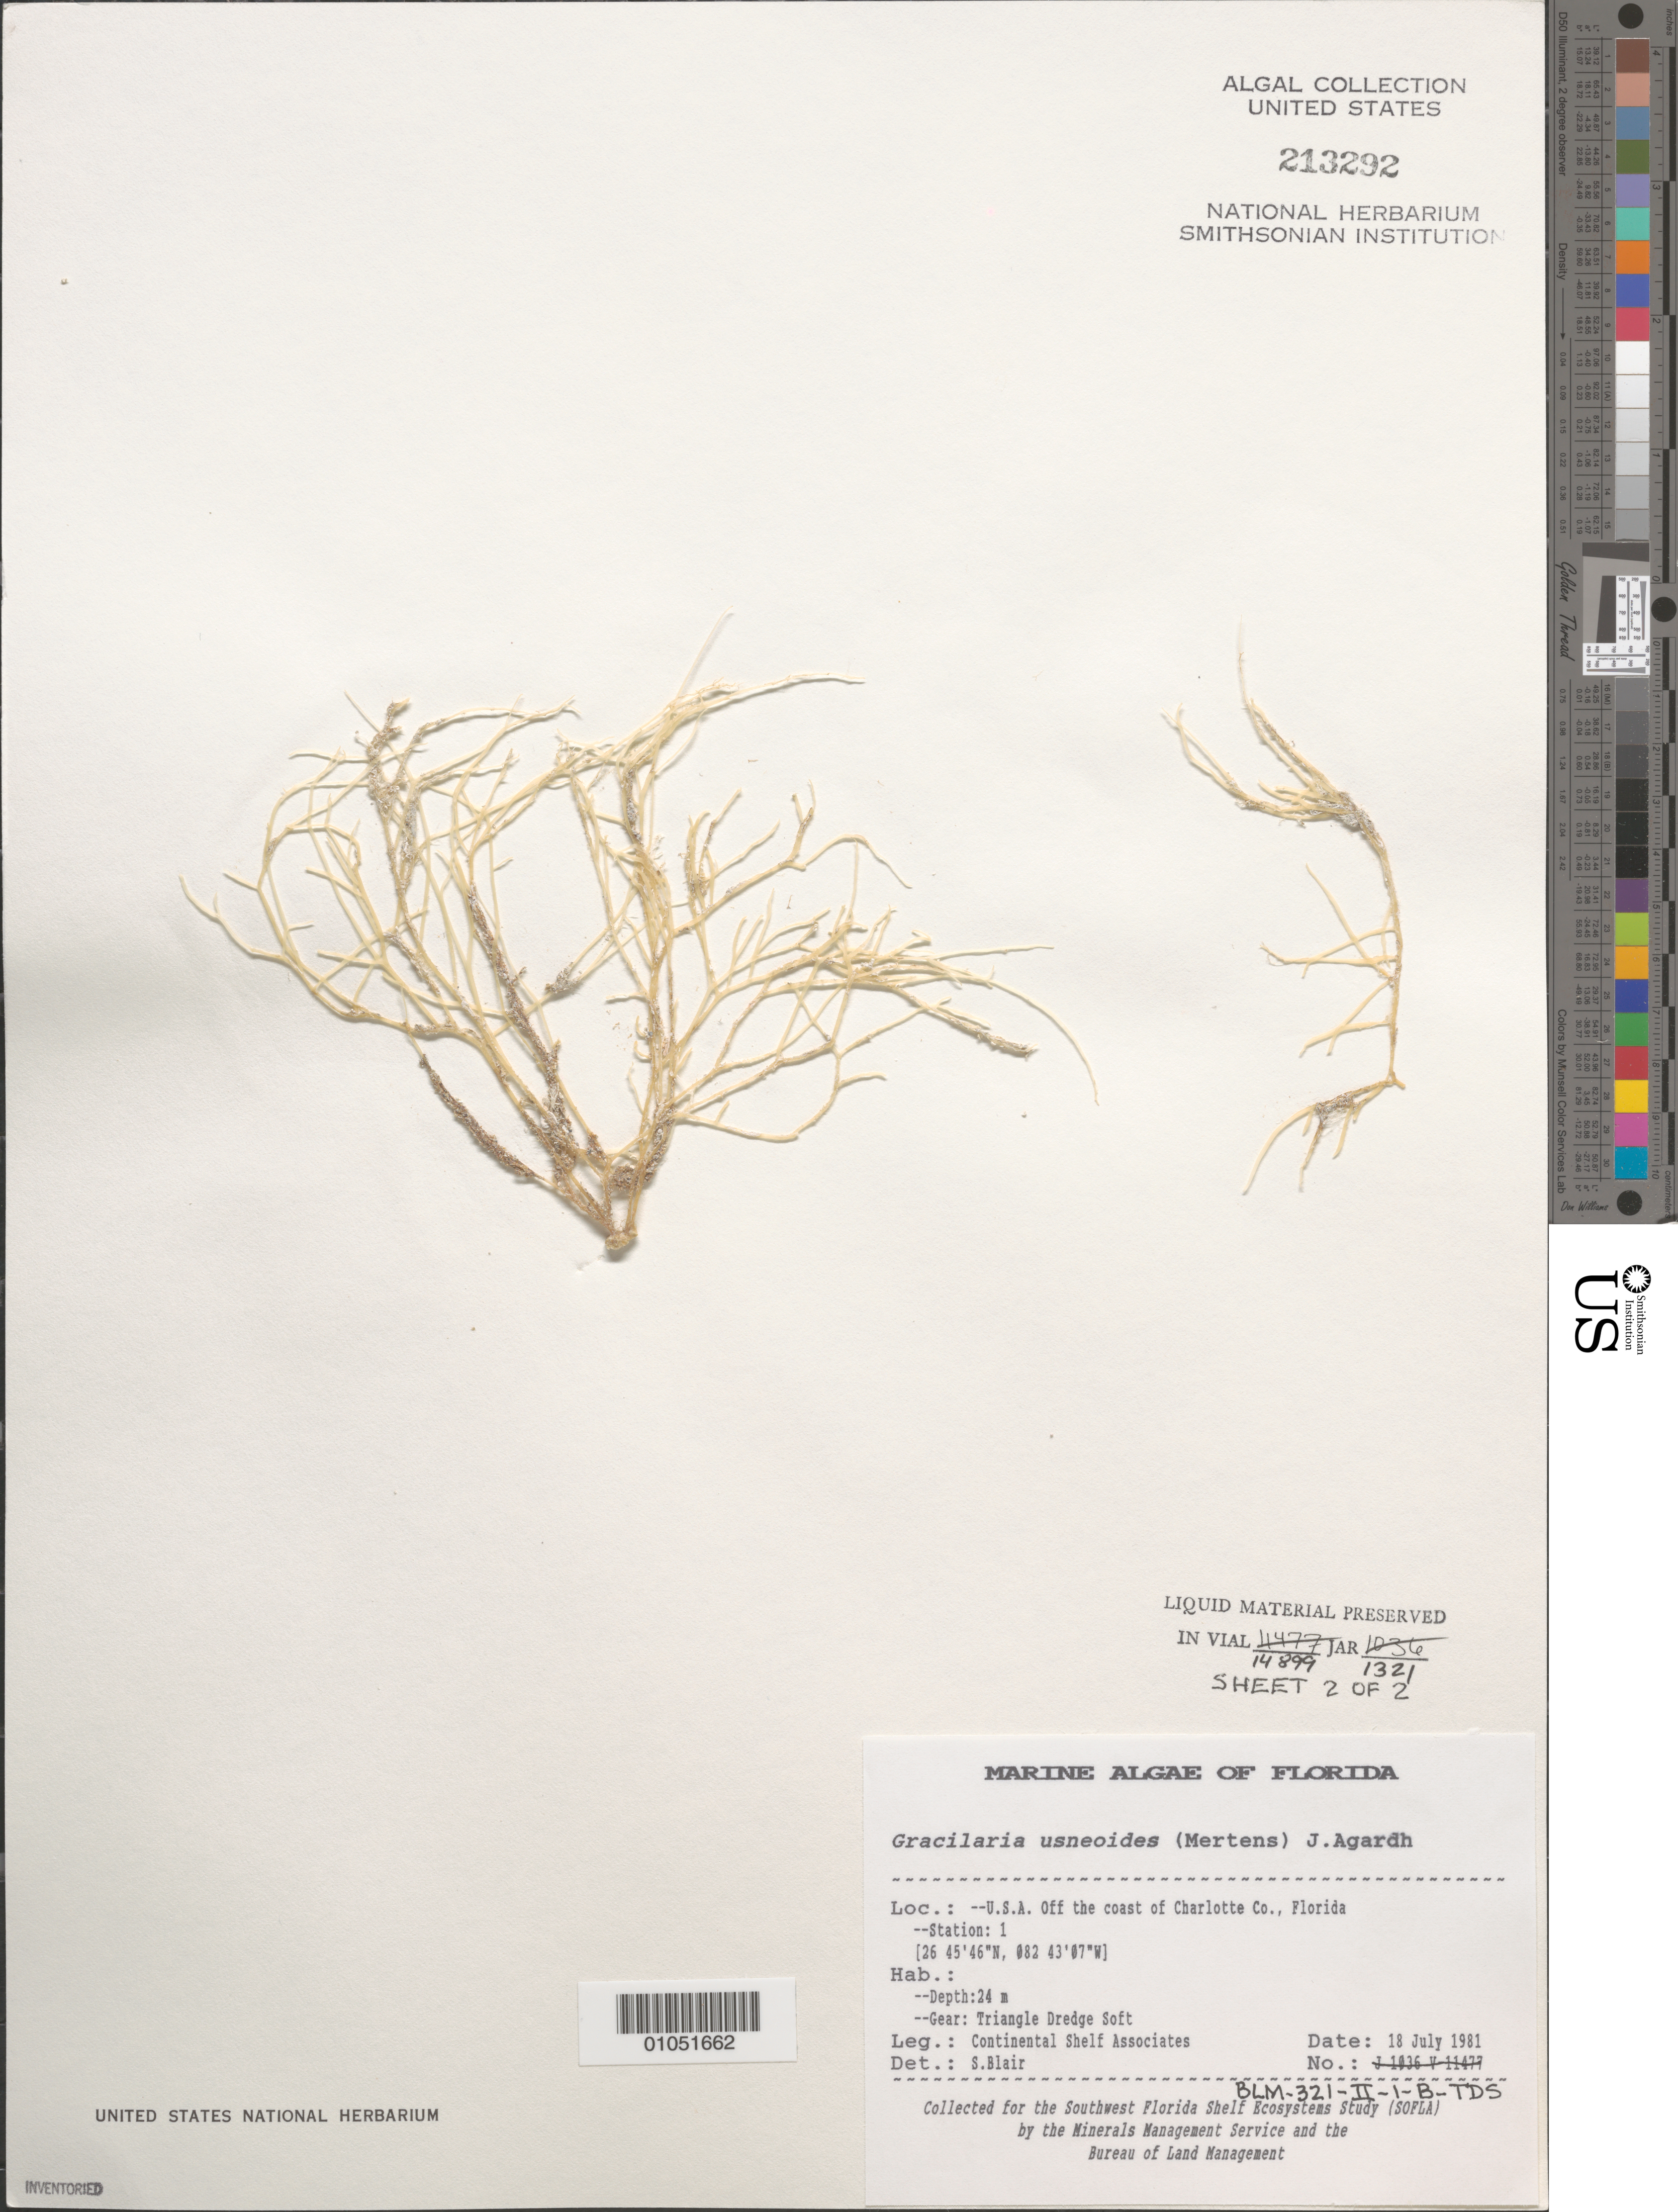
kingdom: Plantae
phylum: Rhodophyta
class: Florideophyceae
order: Gracilariales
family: Gracilariaceae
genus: Gracilaria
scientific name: Gracilaria usneoides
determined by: Blair, S. M.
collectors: Continental Shelf Associates Inc.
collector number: BLM-321-II-1-B-TDS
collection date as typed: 18 Jul 1981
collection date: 1981-07-18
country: United States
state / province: Florida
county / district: Charlotte County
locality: Gulf of Mexico off the coast of Charlotte County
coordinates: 26 45'46"N, 82 43'07"W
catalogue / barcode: US 213292